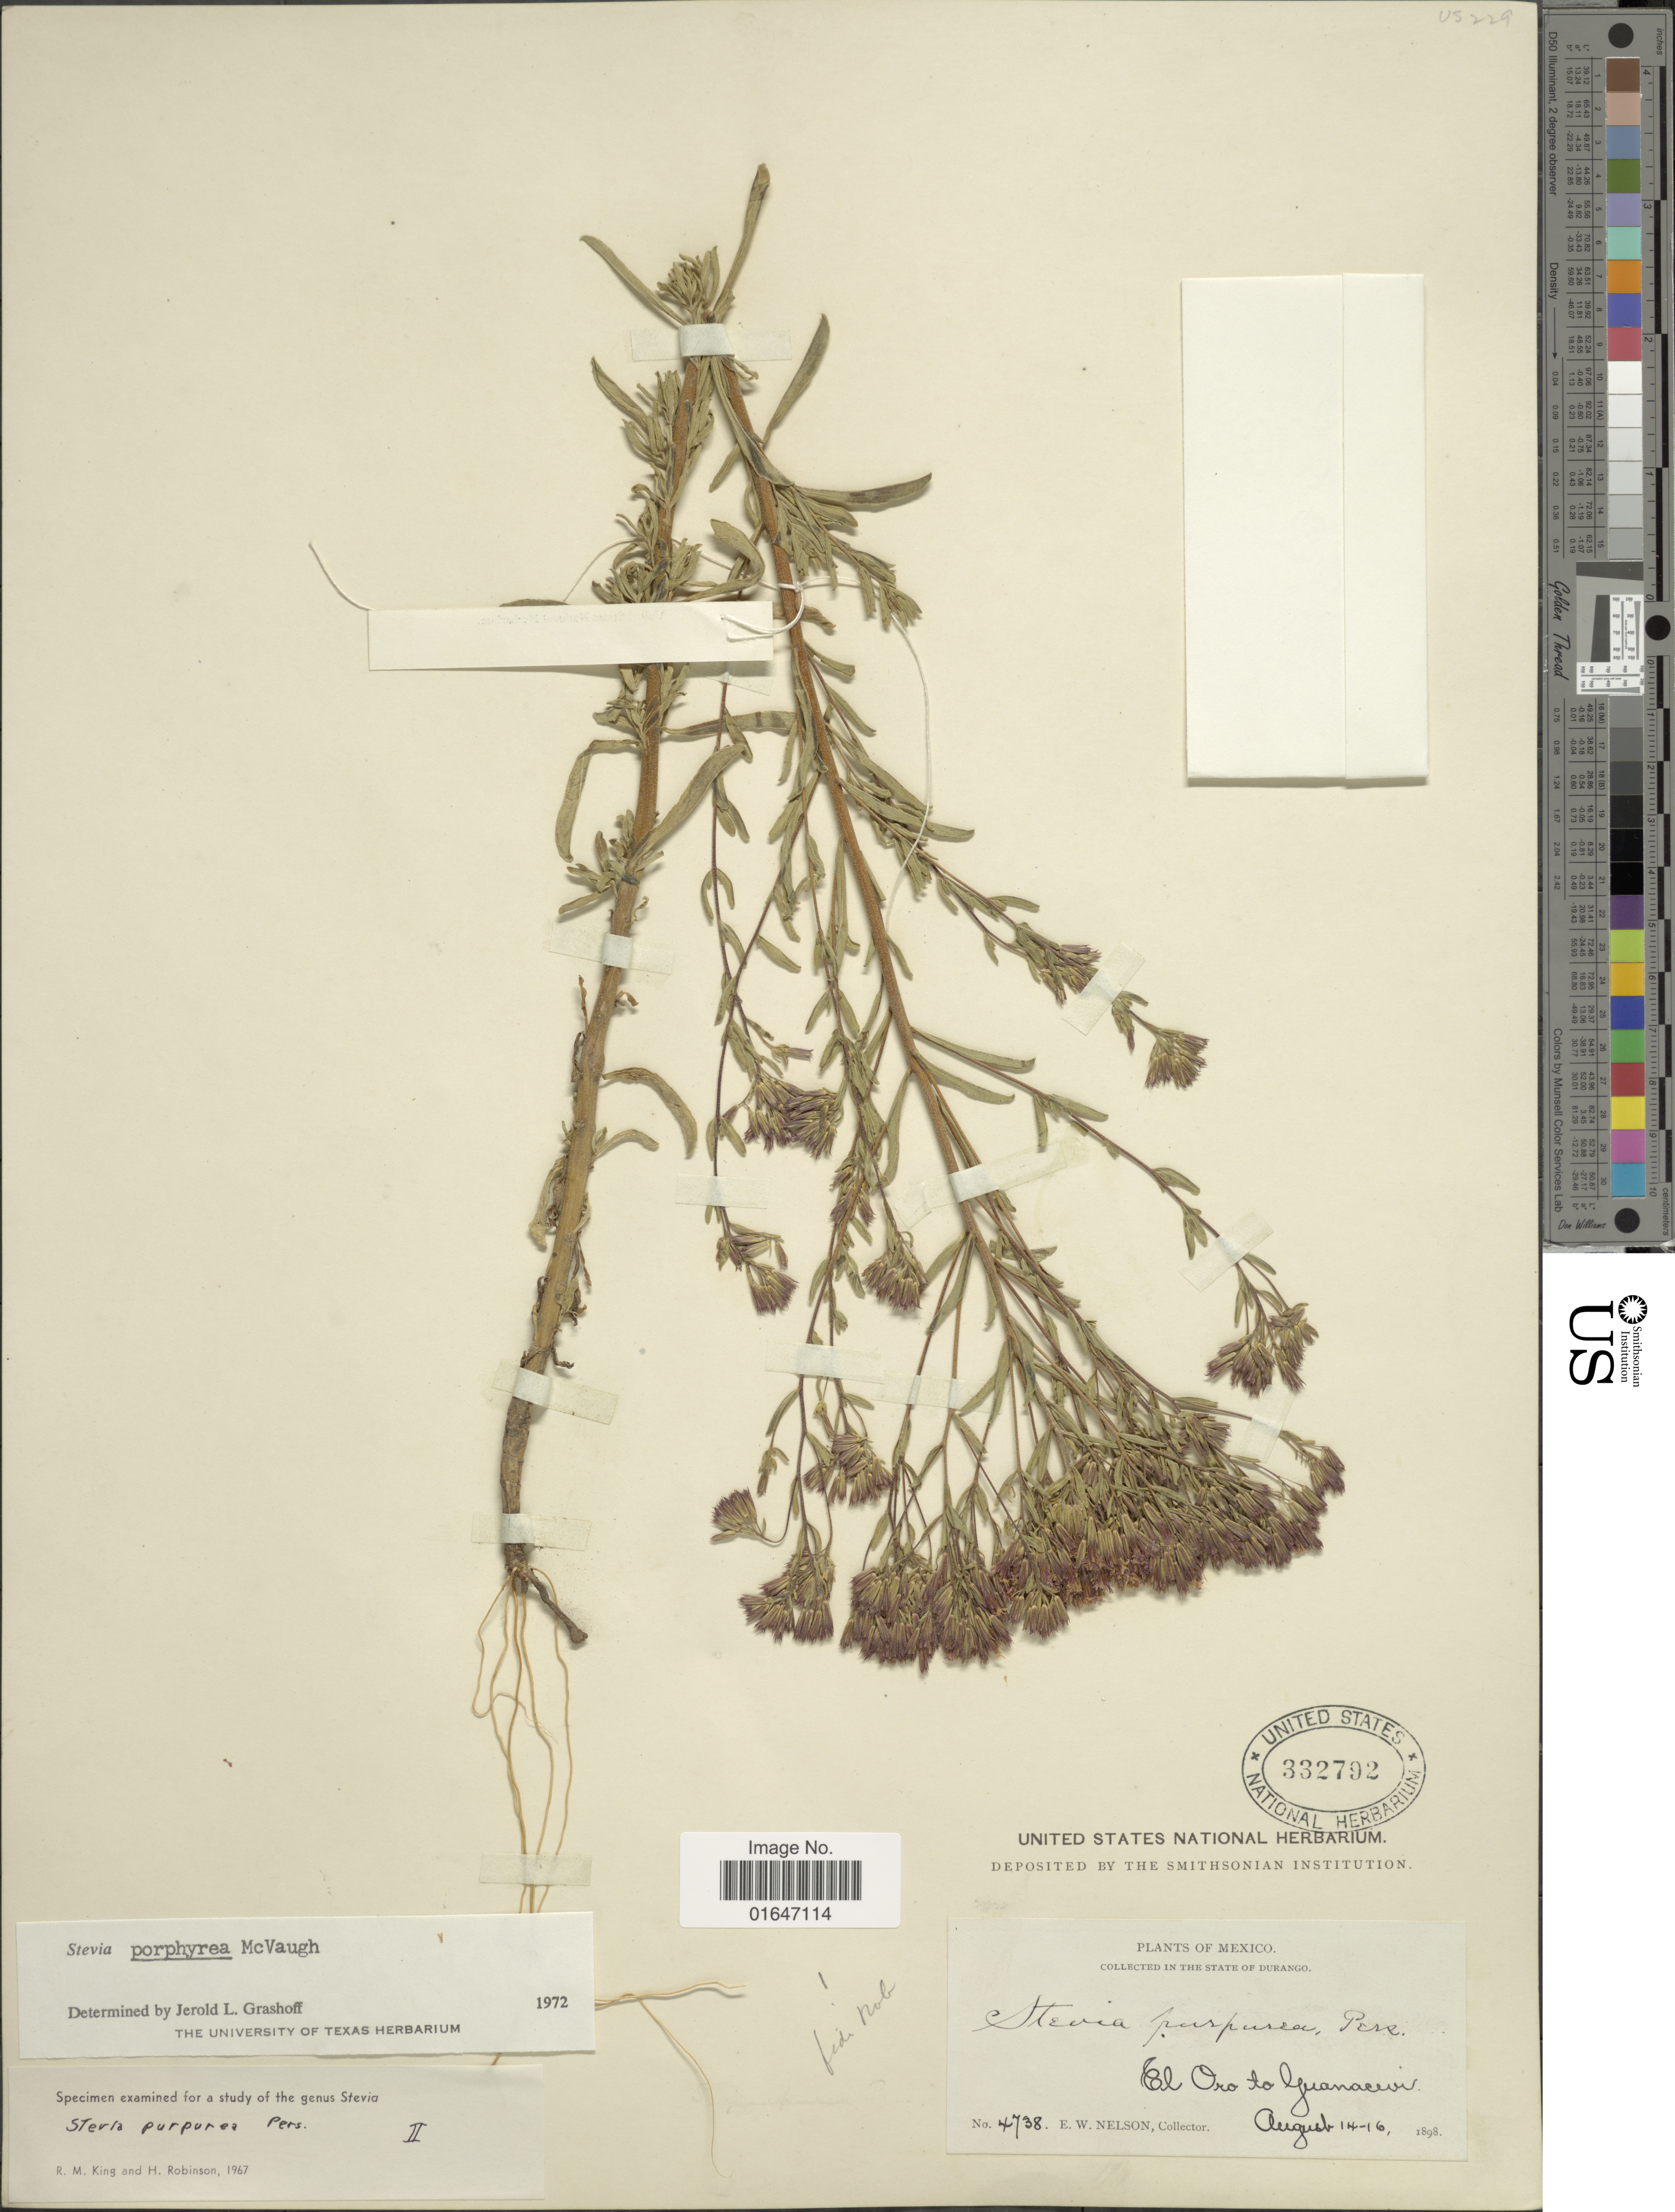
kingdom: Plantae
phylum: Tracheophyta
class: Magnoliopsida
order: Asterales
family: Asteraceae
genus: Stevia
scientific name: Stevia porphyrea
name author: McVaugh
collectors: E. W. Nelson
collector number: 4738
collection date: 1898-08-14/1898-08-16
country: Mexico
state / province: Durango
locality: State of Durango, El Oro to Guanacevi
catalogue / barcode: US 332792